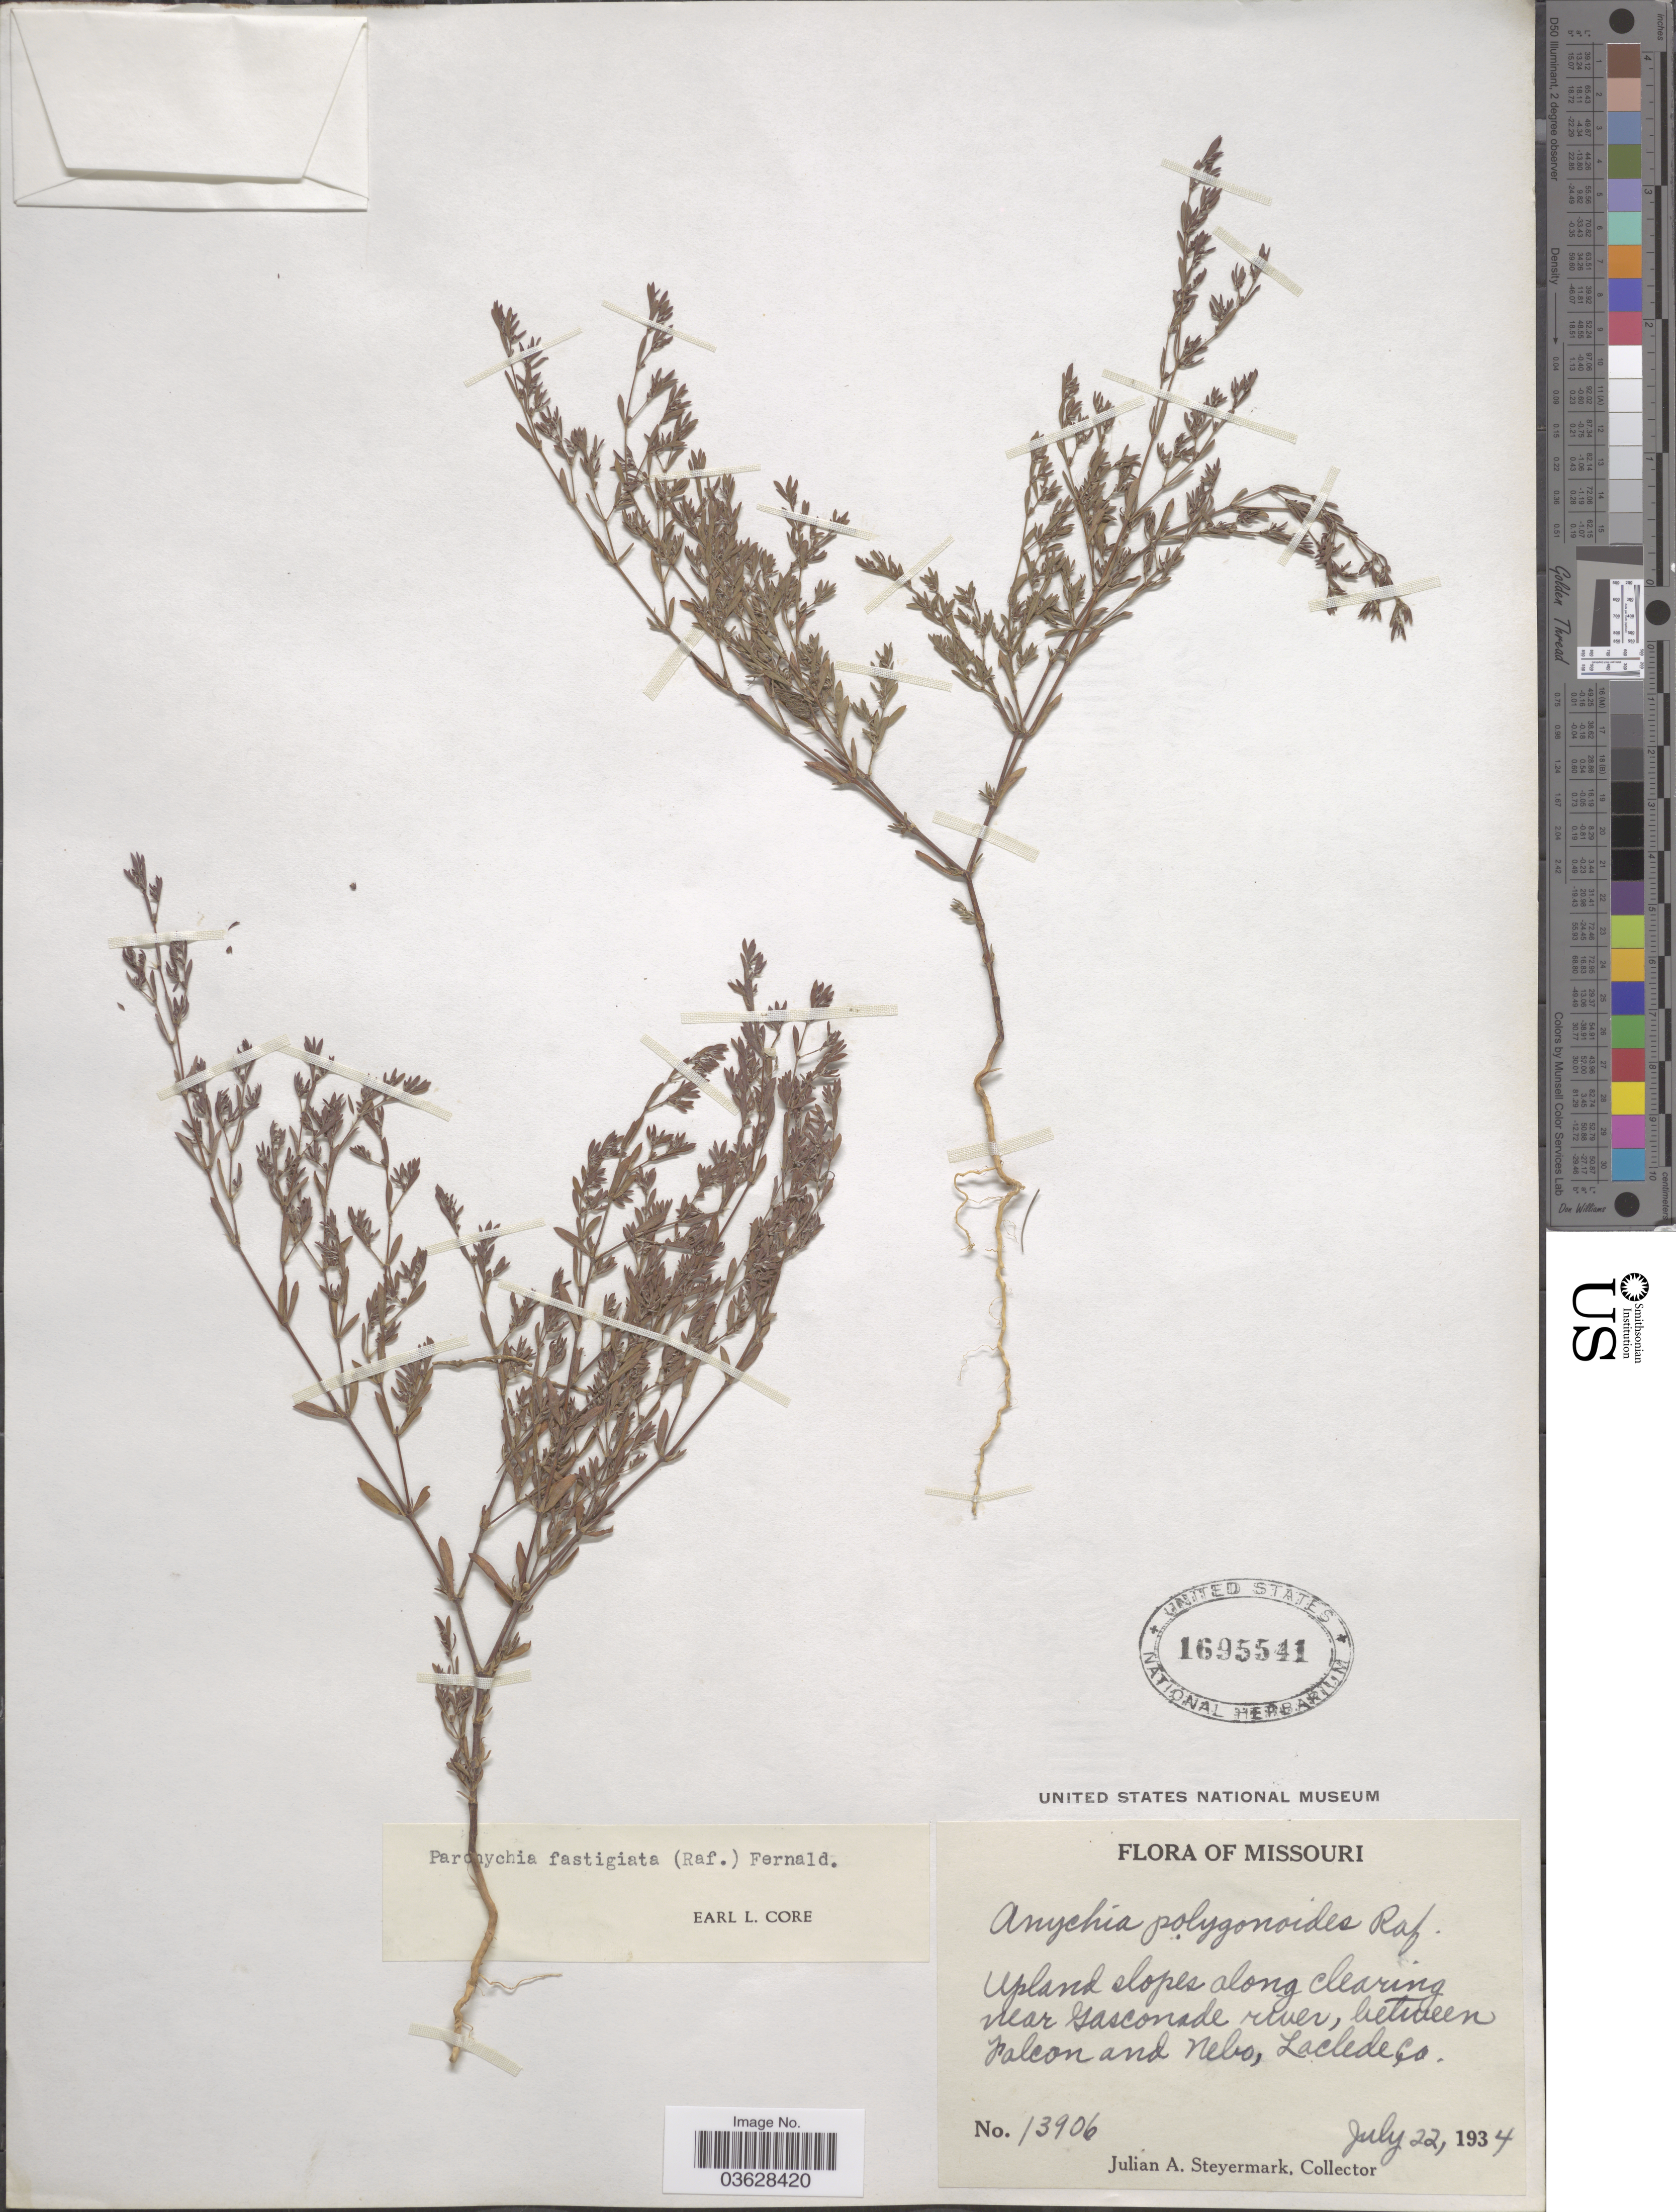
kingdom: Plantae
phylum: Tracheophyta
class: Magnoliopsida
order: Caryophyllales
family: Caryophyllaceae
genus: Paronychia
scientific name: Paronychia fastigiata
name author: (Raf.) Fernald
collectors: J. Steyermark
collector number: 13906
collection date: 1934-07-22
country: United States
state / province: Missouri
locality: Near Gasconade river, between Falcon and Nebo, Laclede Co.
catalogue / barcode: US 1695541